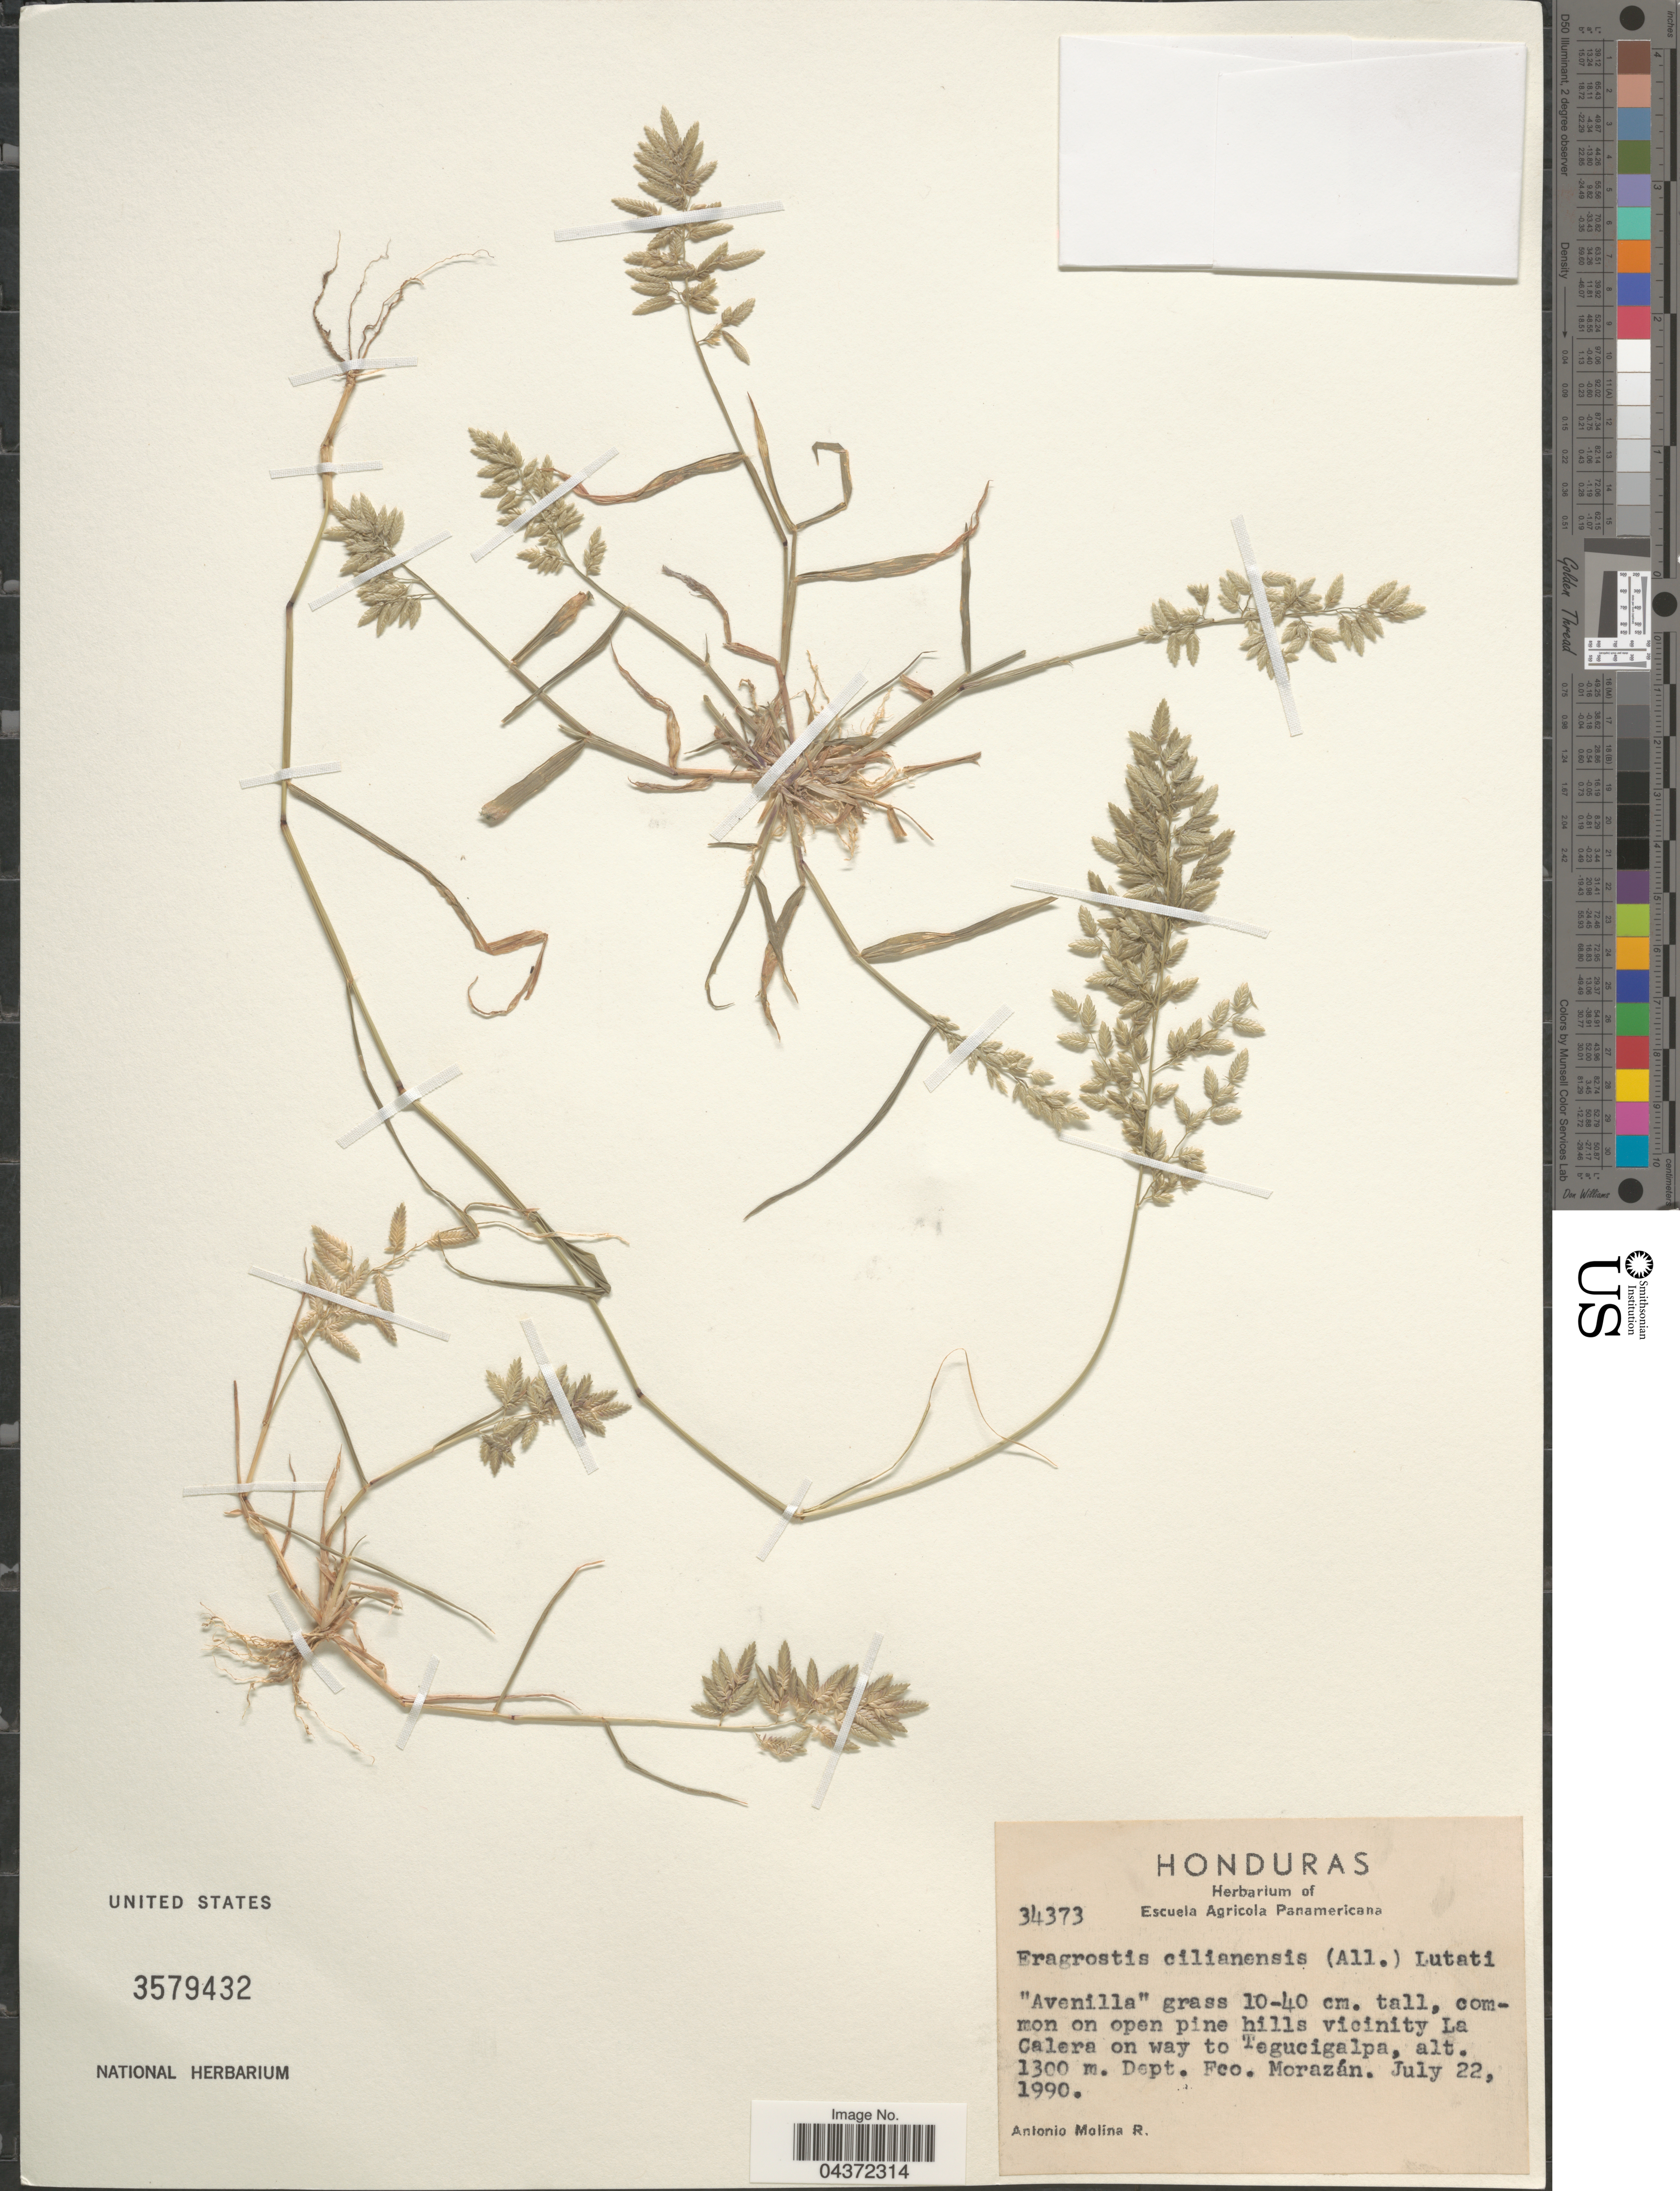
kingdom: Plantae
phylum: Tracheophyta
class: Liliopsida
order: Poales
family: Poaceae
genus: Eragrostis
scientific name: Eragrostis cilianensis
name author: (Bellardi) Vignolo ex Janch.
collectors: A. Molina R.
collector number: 34373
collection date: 1990-07-22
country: Honduras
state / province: Fco. Morazán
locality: On open pine hills vicinity La Calera on way to Tegucigalpa, Dept. Fco. Morazán.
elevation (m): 1300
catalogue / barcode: US 3579432